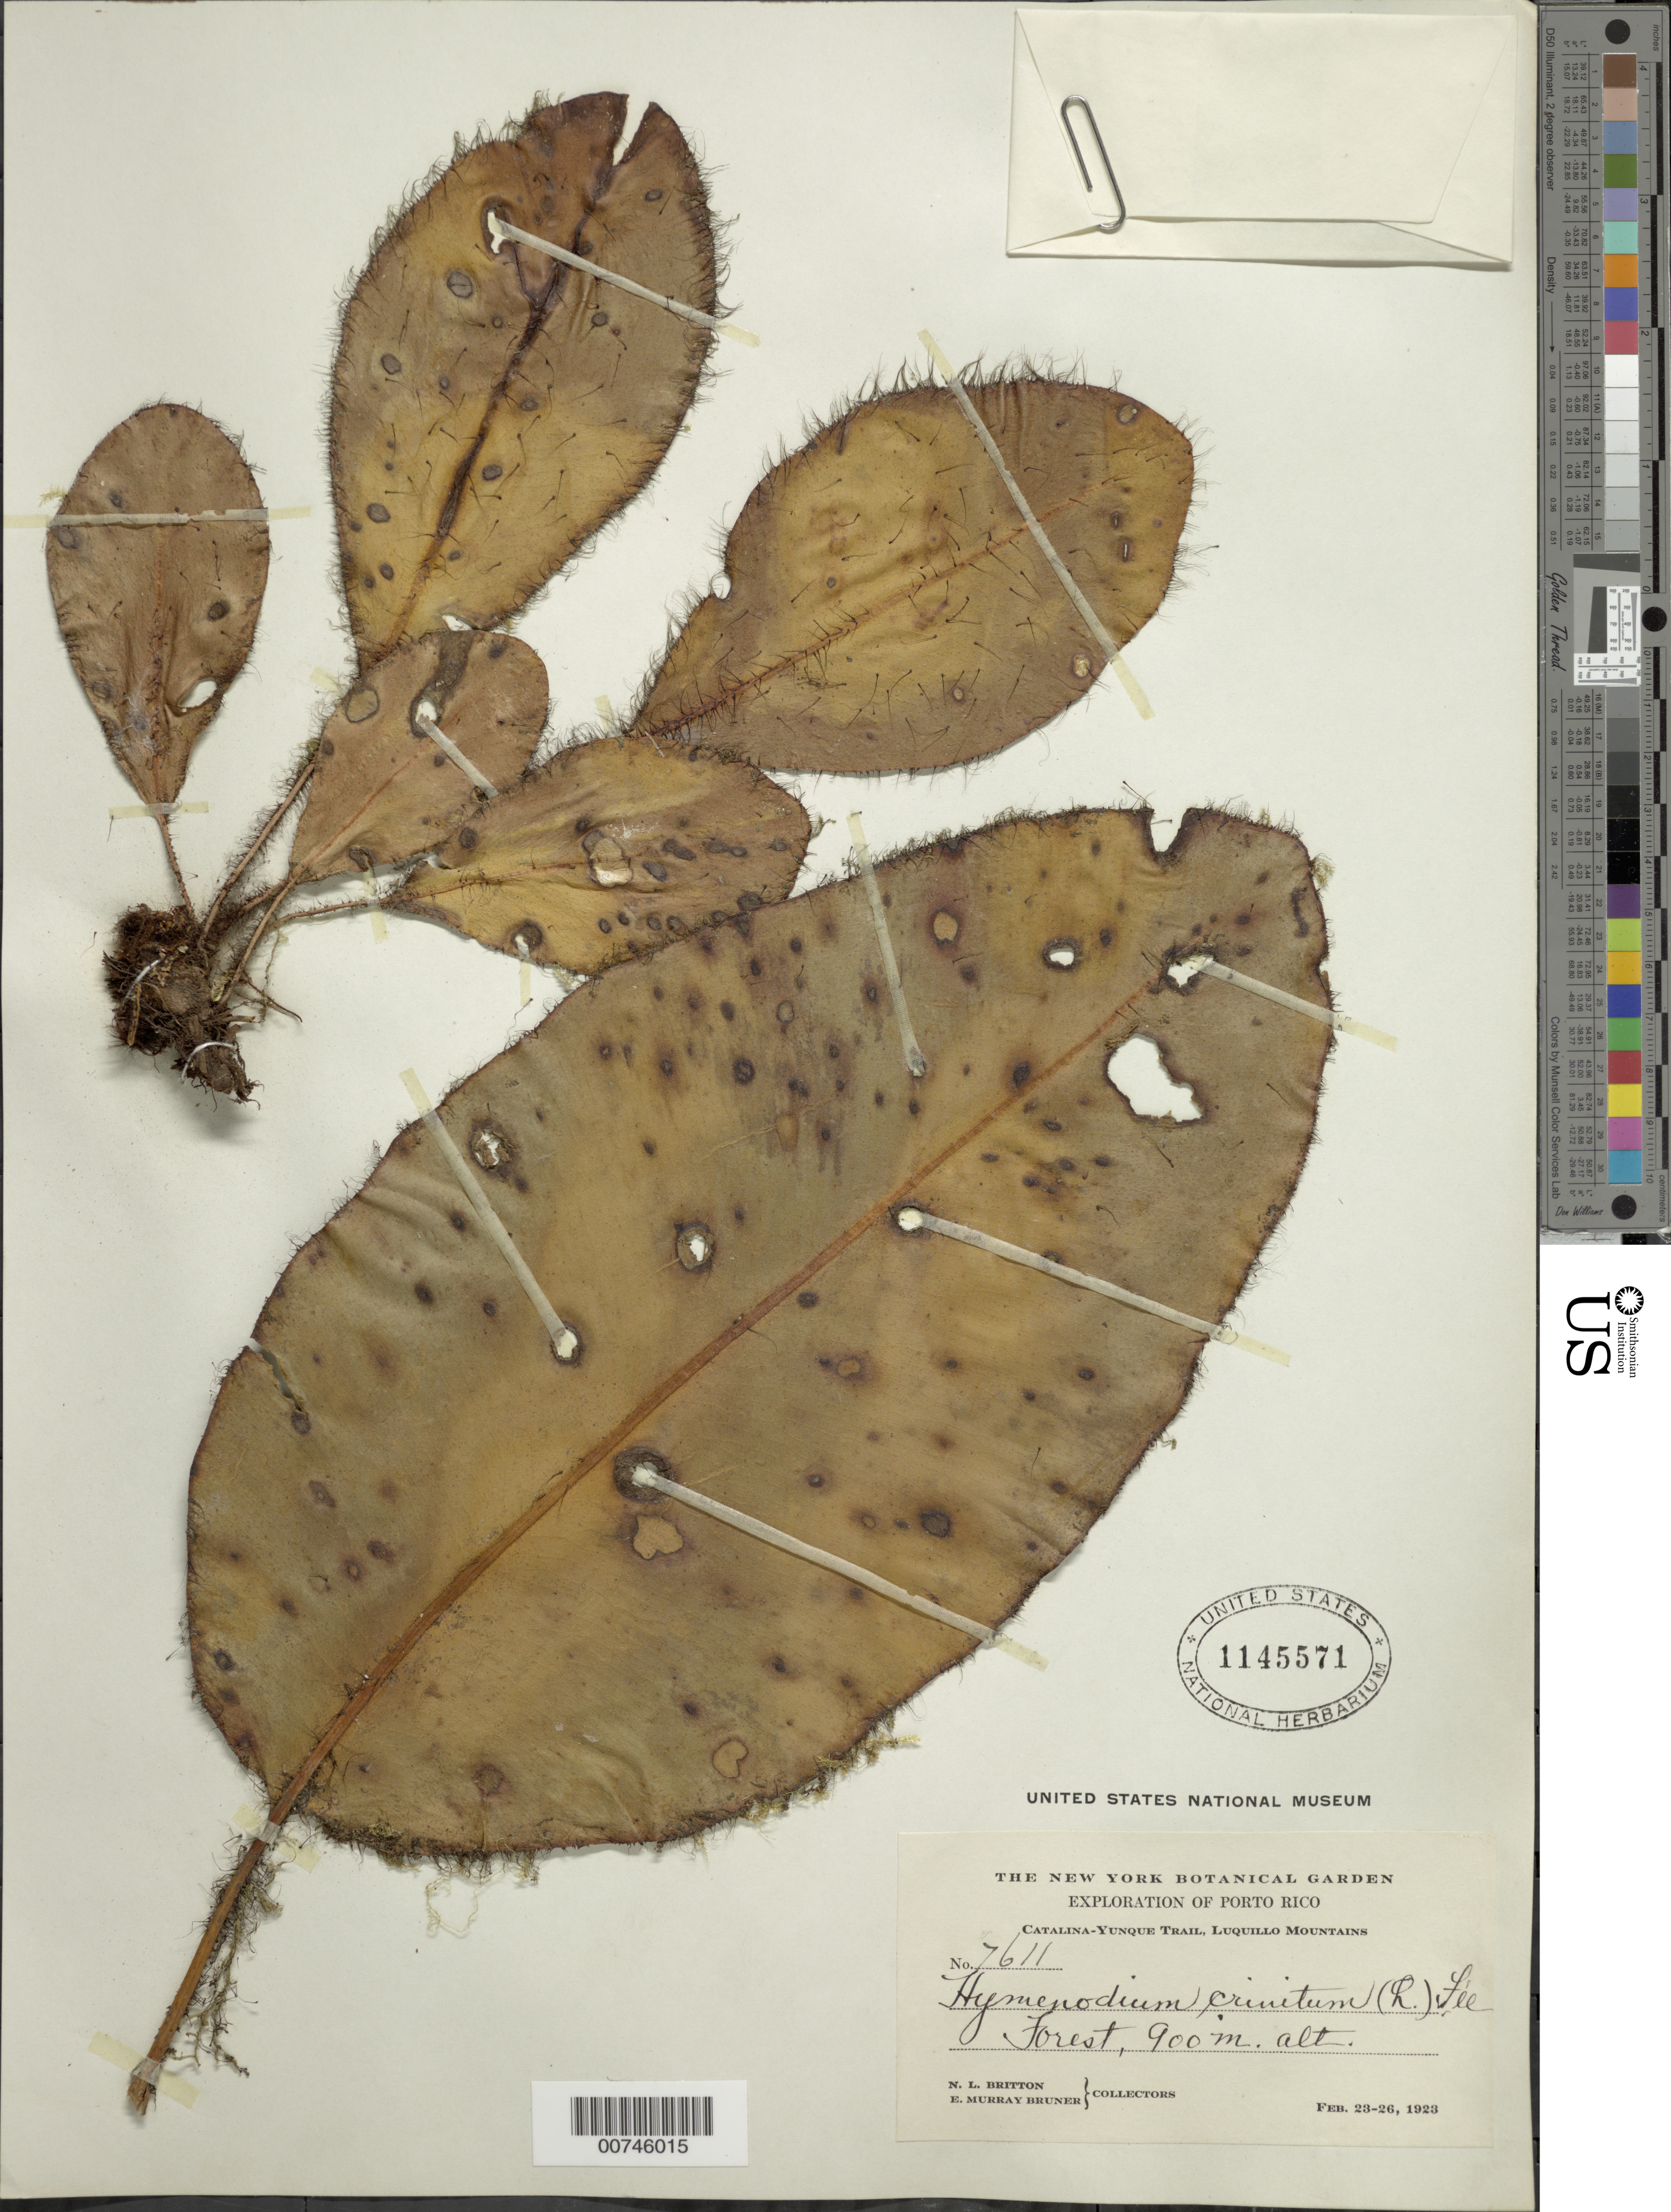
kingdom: Plantae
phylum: Tracheophyta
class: Polypodiopsida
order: Polypodiales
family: Dryopteridaceae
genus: Elaphoglossum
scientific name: Elaphoglossum crinitum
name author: (L.) Christ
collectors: N. Britton & A. E. Murray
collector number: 7611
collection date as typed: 23 Feb 1923 to 26 Feb 1923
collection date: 1923-02-23/1923-02-26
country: Puerto Rico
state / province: Luquillo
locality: Catalina-Yunque Trail, Luquillo Mountains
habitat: Forest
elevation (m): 900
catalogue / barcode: US 1145571